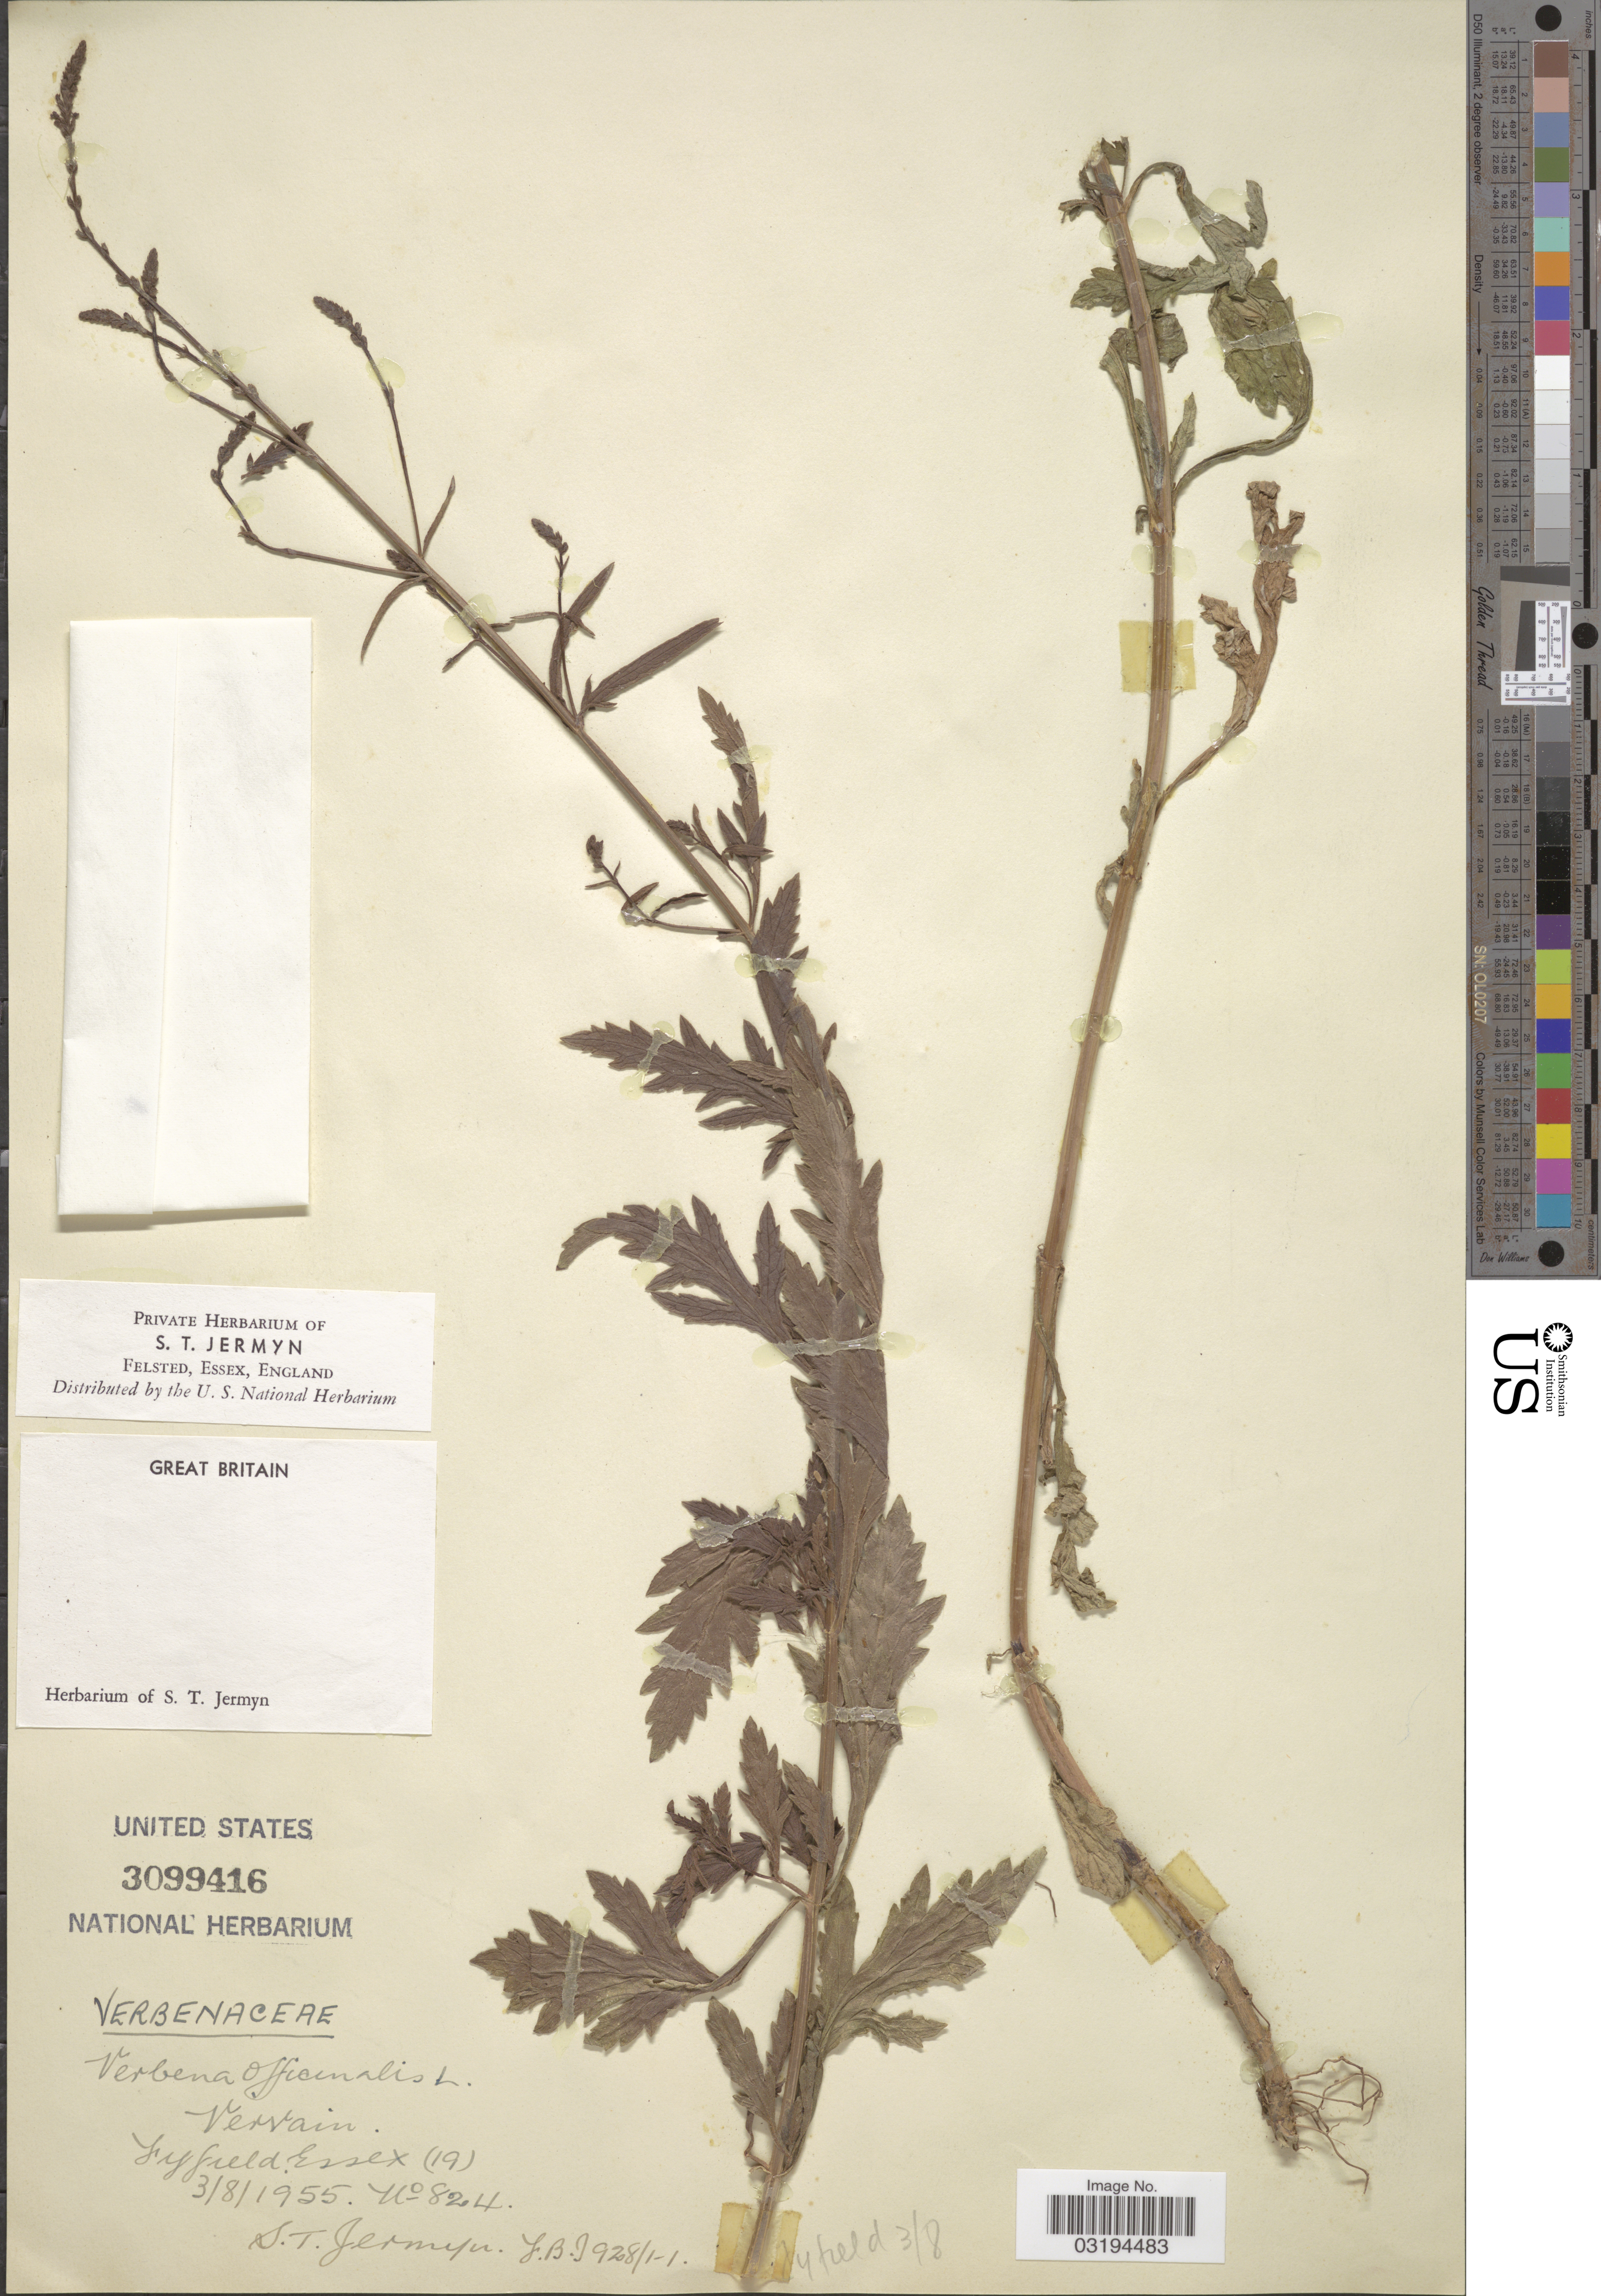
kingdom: Plantae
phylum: Tracheophyta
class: Magnoliopsida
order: Lamiales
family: Verbenaceae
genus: Verbena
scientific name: Verbena officinalis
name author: L.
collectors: S. Jermyn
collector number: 824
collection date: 1955-03-08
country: United Kingdom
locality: Fyfield Essex (19)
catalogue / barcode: US 3099416